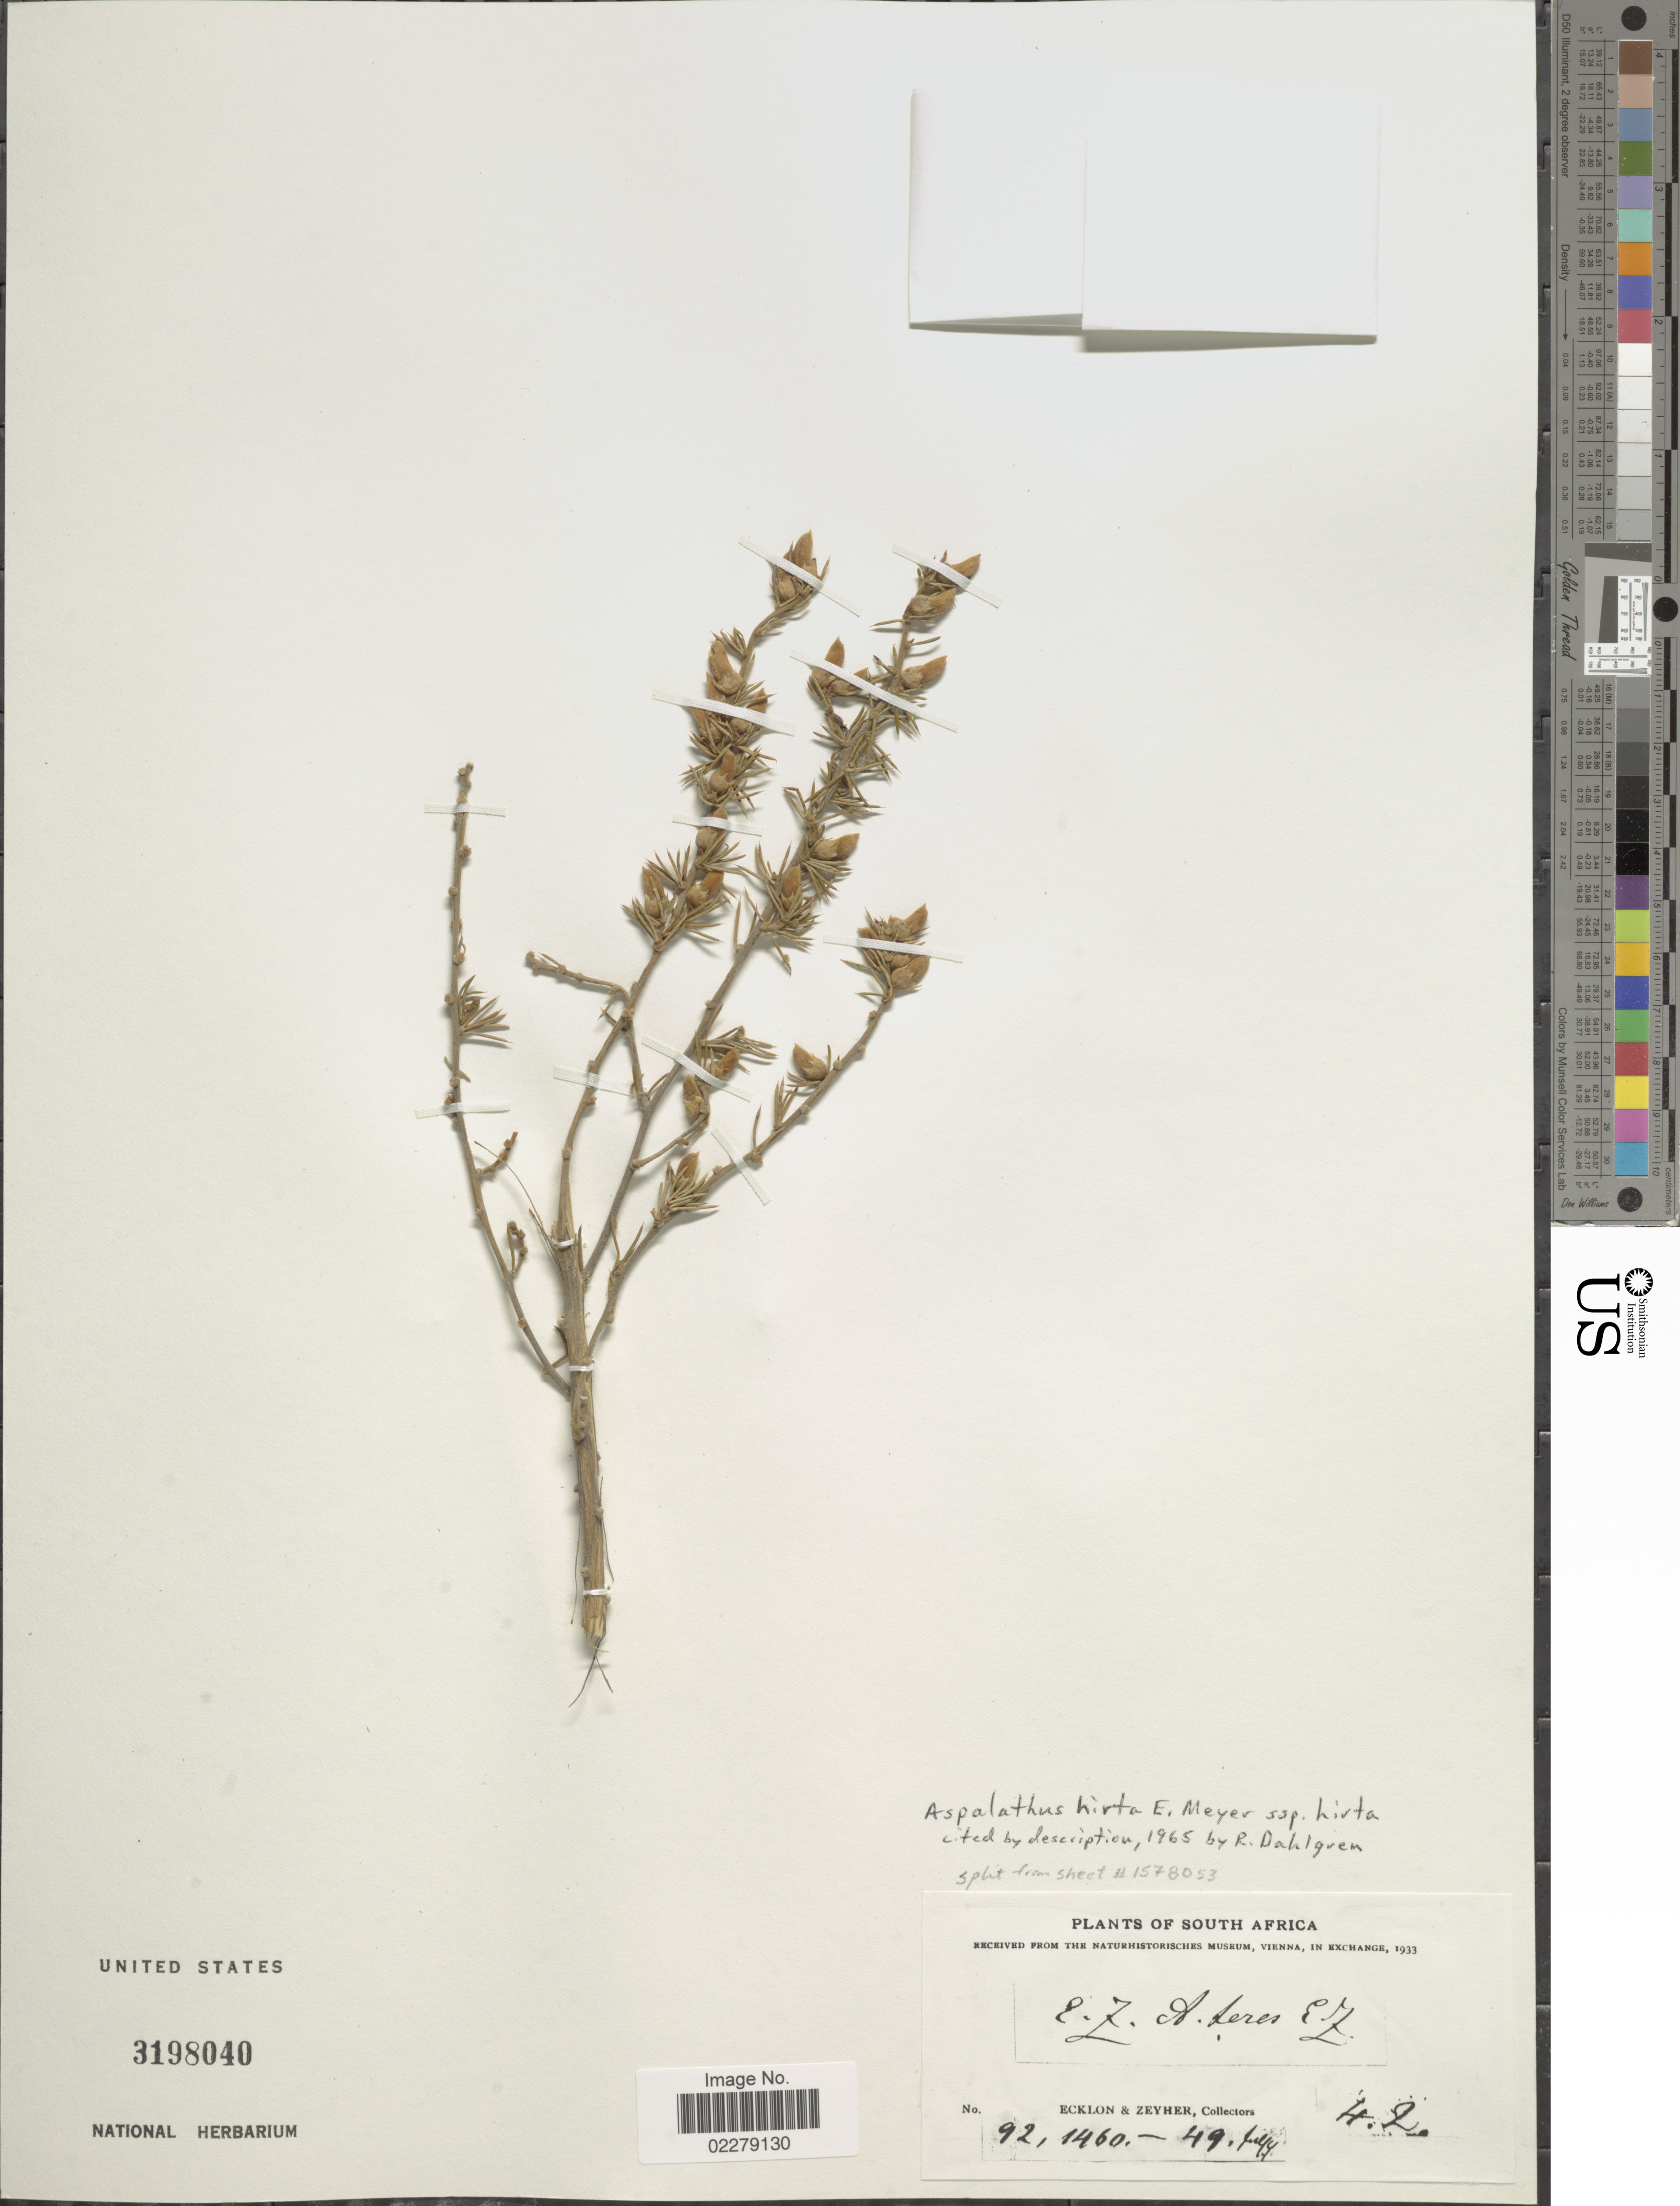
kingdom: Plantae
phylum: Tracheophyta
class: Magnoliopsida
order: Fabales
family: Fabaceae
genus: Aspalathus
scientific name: Aspalathus hirta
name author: E. Mey.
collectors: -. Ecklon & -. Zeyher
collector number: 92?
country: South Africa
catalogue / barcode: US 3198040